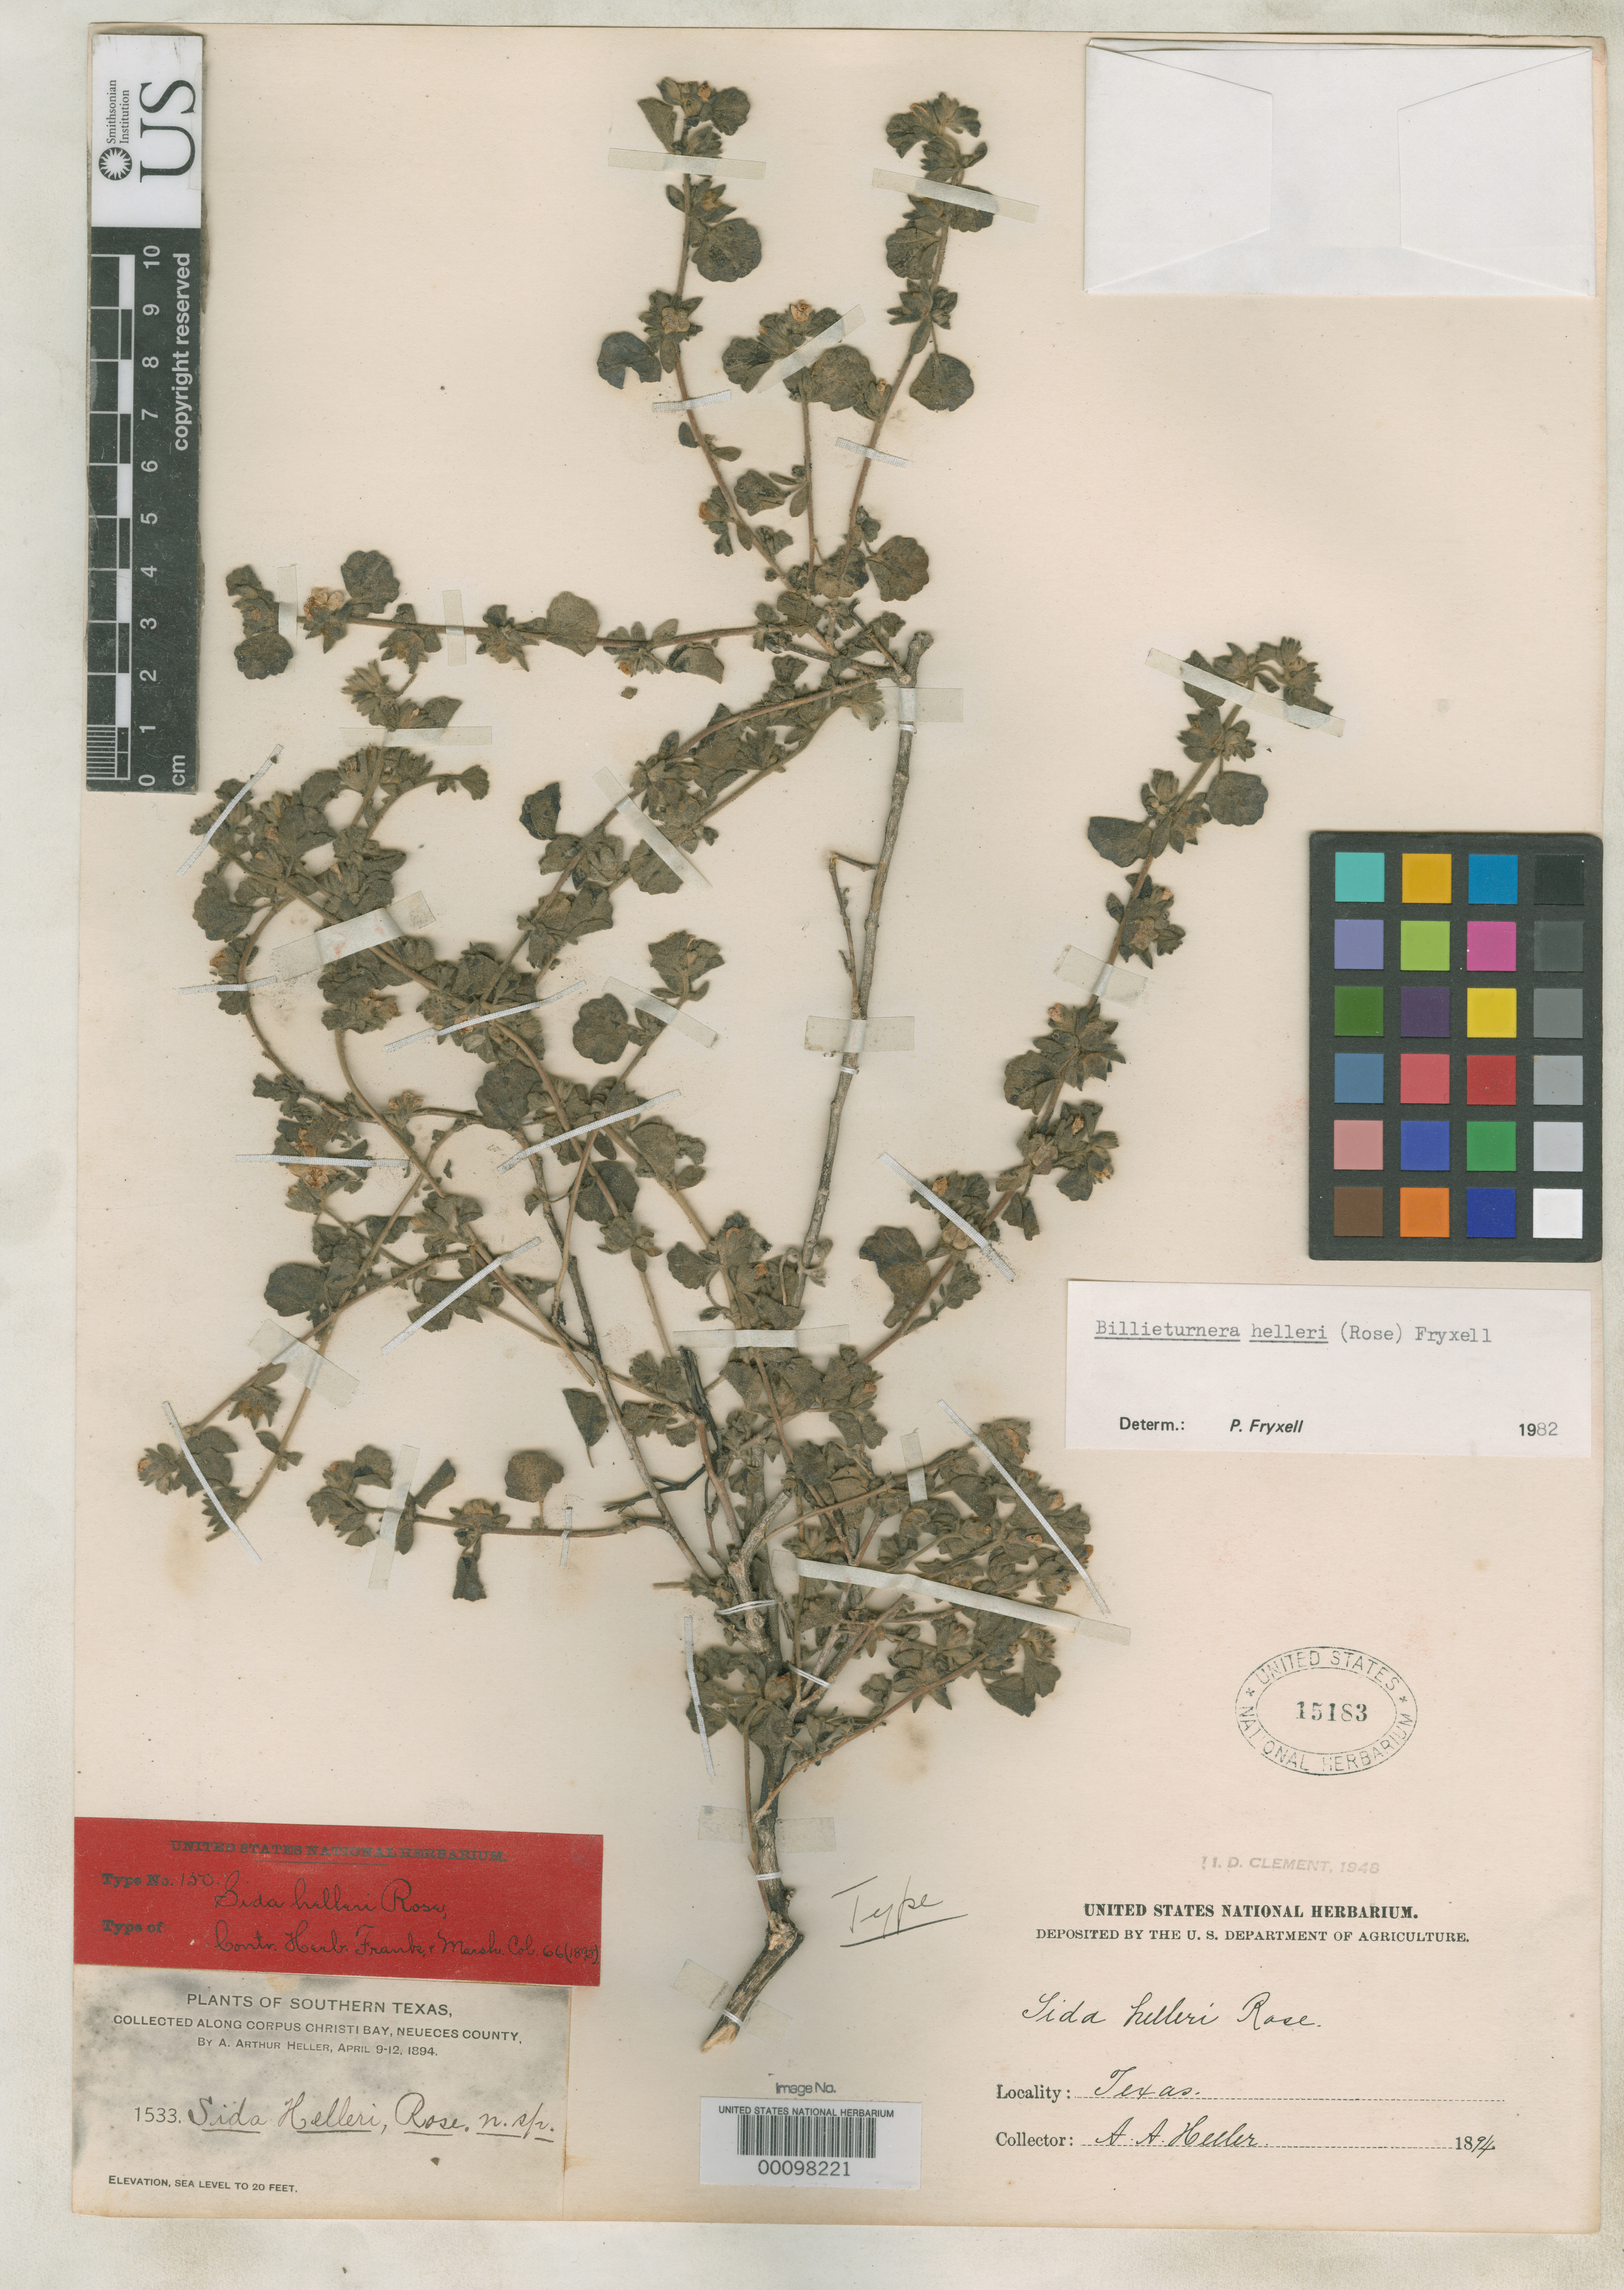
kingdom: Plantae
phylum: Tracheophyta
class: Magnoliopsida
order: Malvales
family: Malvaceae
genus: Sida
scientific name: Sida helleri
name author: Rose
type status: Holotype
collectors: A. A. Heller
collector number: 1533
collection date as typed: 09 Apr 1894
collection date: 1894-04-09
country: United States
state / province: Texas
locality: Corpus Christi Bay at the Oso.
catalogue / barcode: US 15183